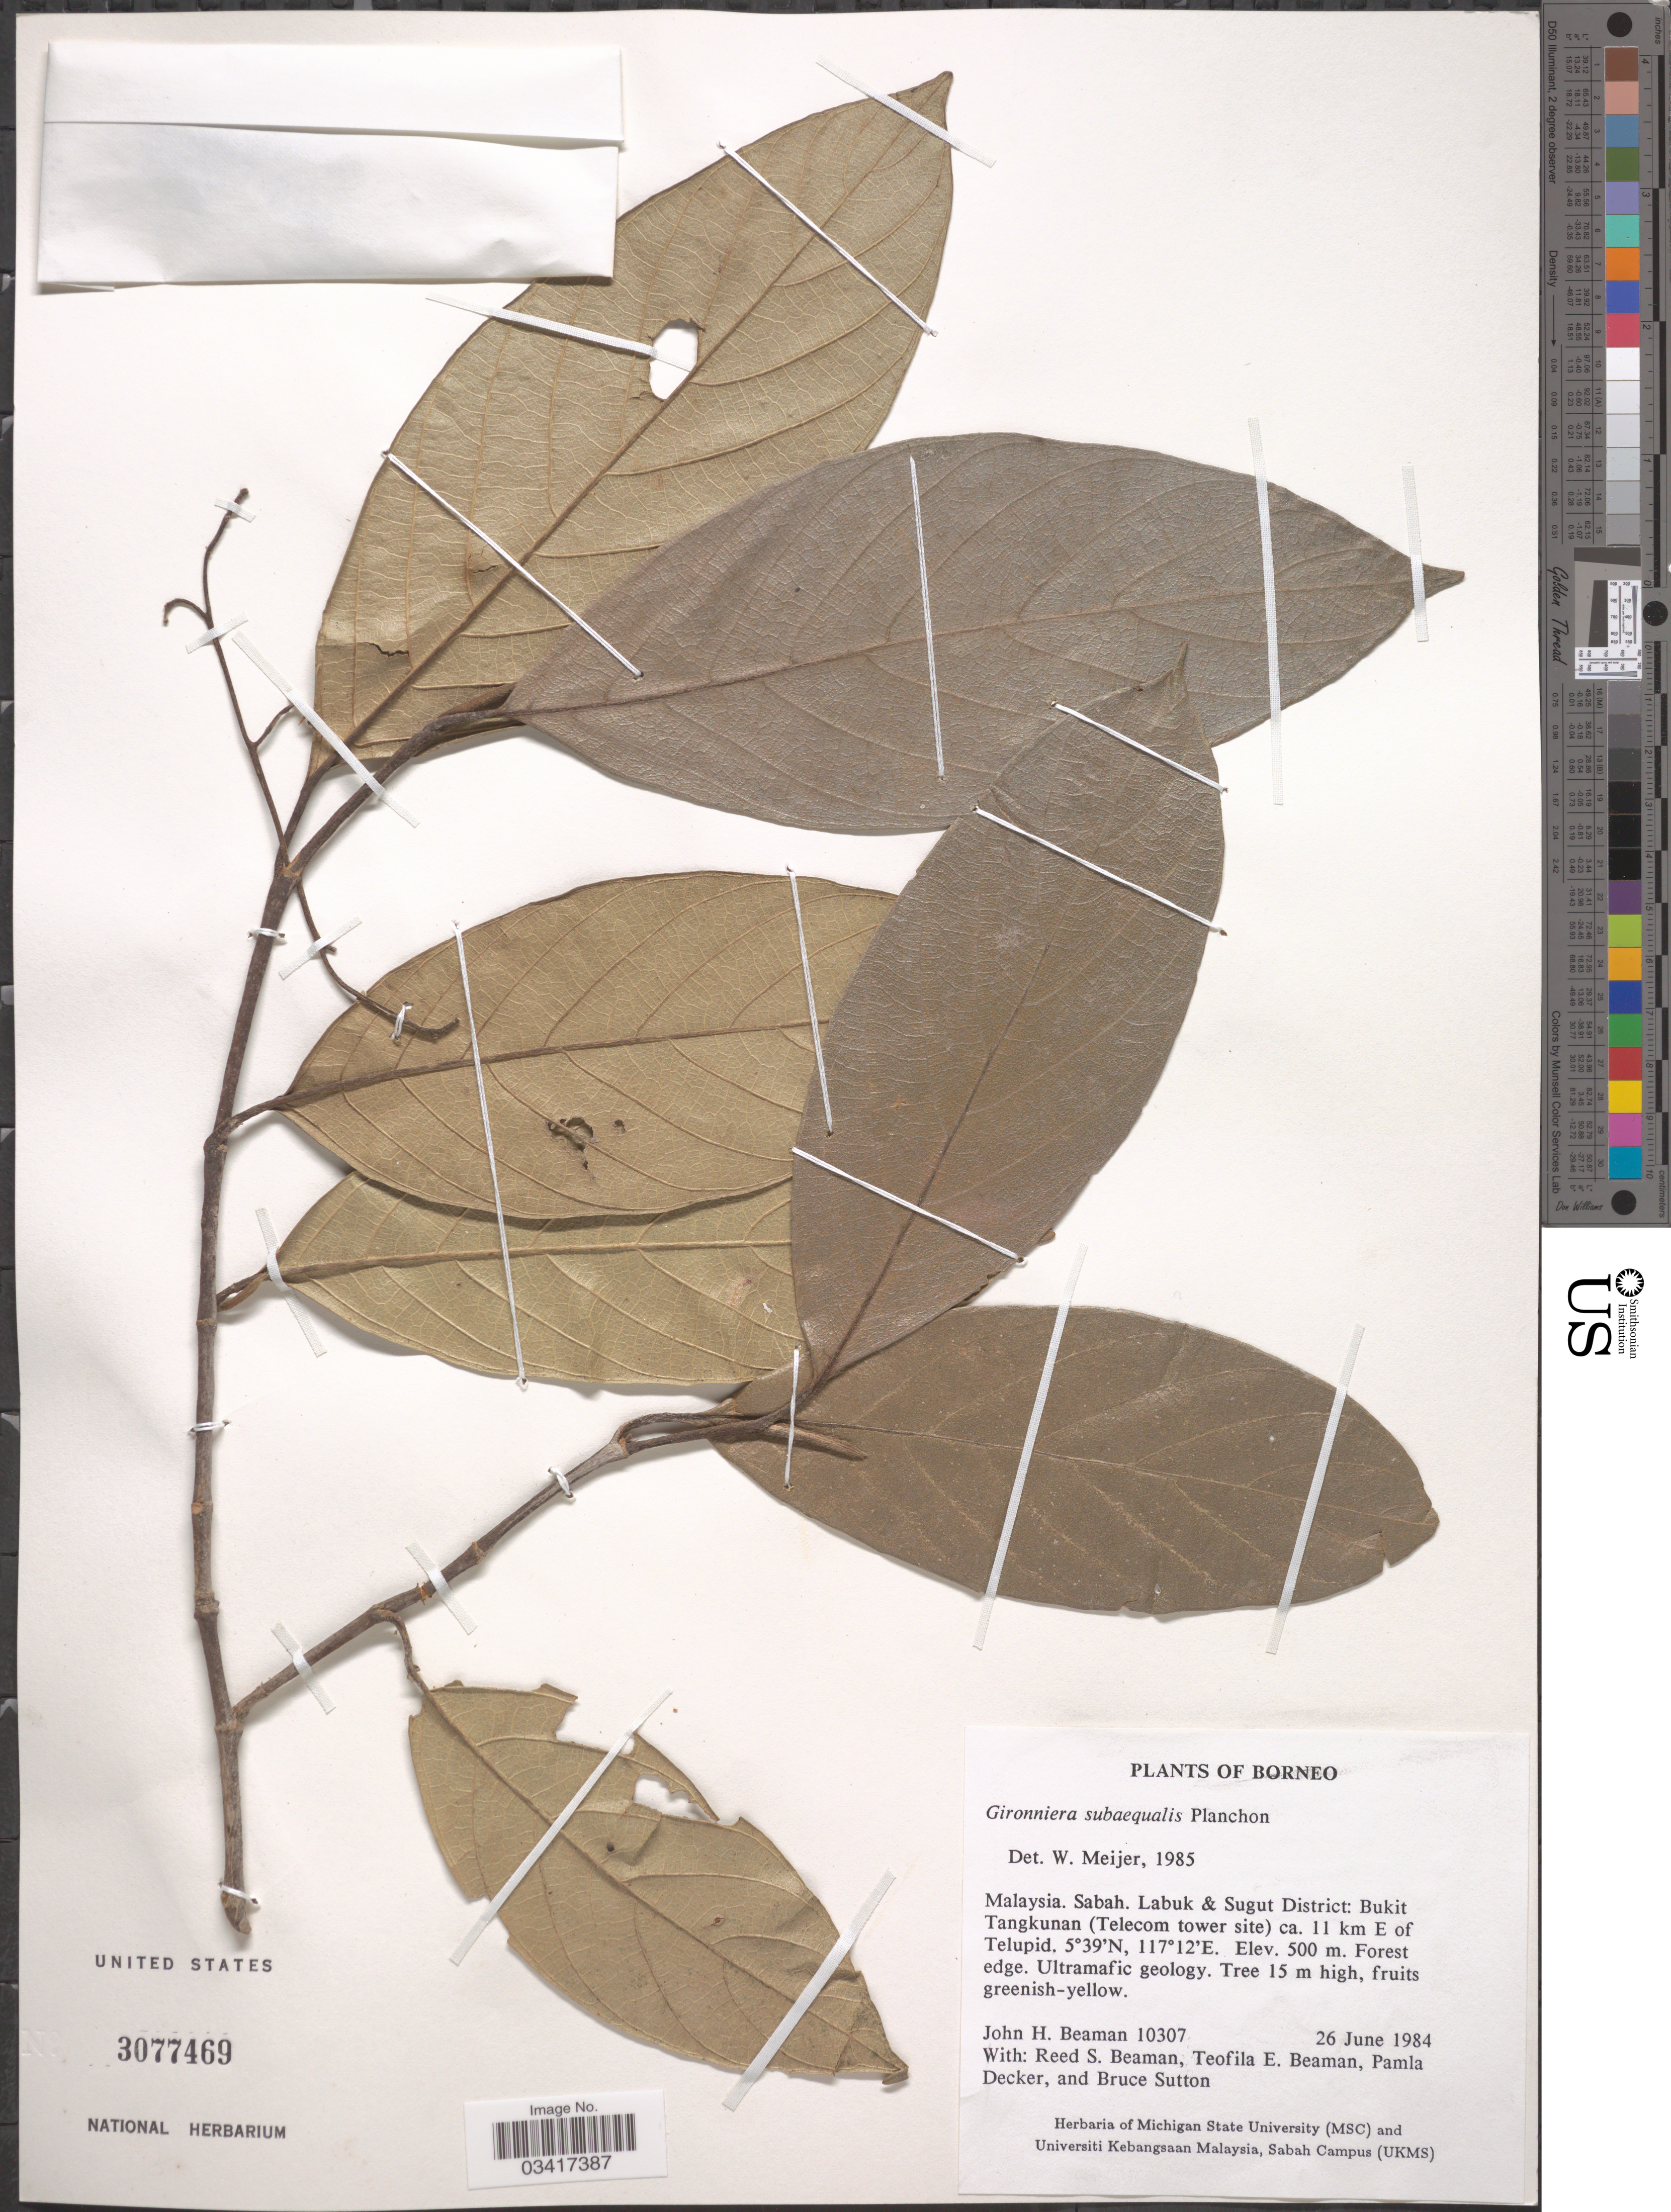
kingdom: Plantae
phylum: Tracheophyta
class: Magnoliopsida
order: Rosales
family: Cannabaceae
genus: Gironniera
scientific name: Gironniera subaequalis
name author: Planch.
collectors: J. H. Beaman, R. S. Beaman, T. E. Beaman, P. Decker & B. Sutton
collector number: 10307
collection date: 1984-06-26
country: Malaysia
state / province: Sabah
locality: Borneo. Labuk & Sugut District: Bukit Tangkunan (Telecom tower site) ca. 11 km E of Telupid.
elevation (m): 500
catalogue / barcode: US 3077469